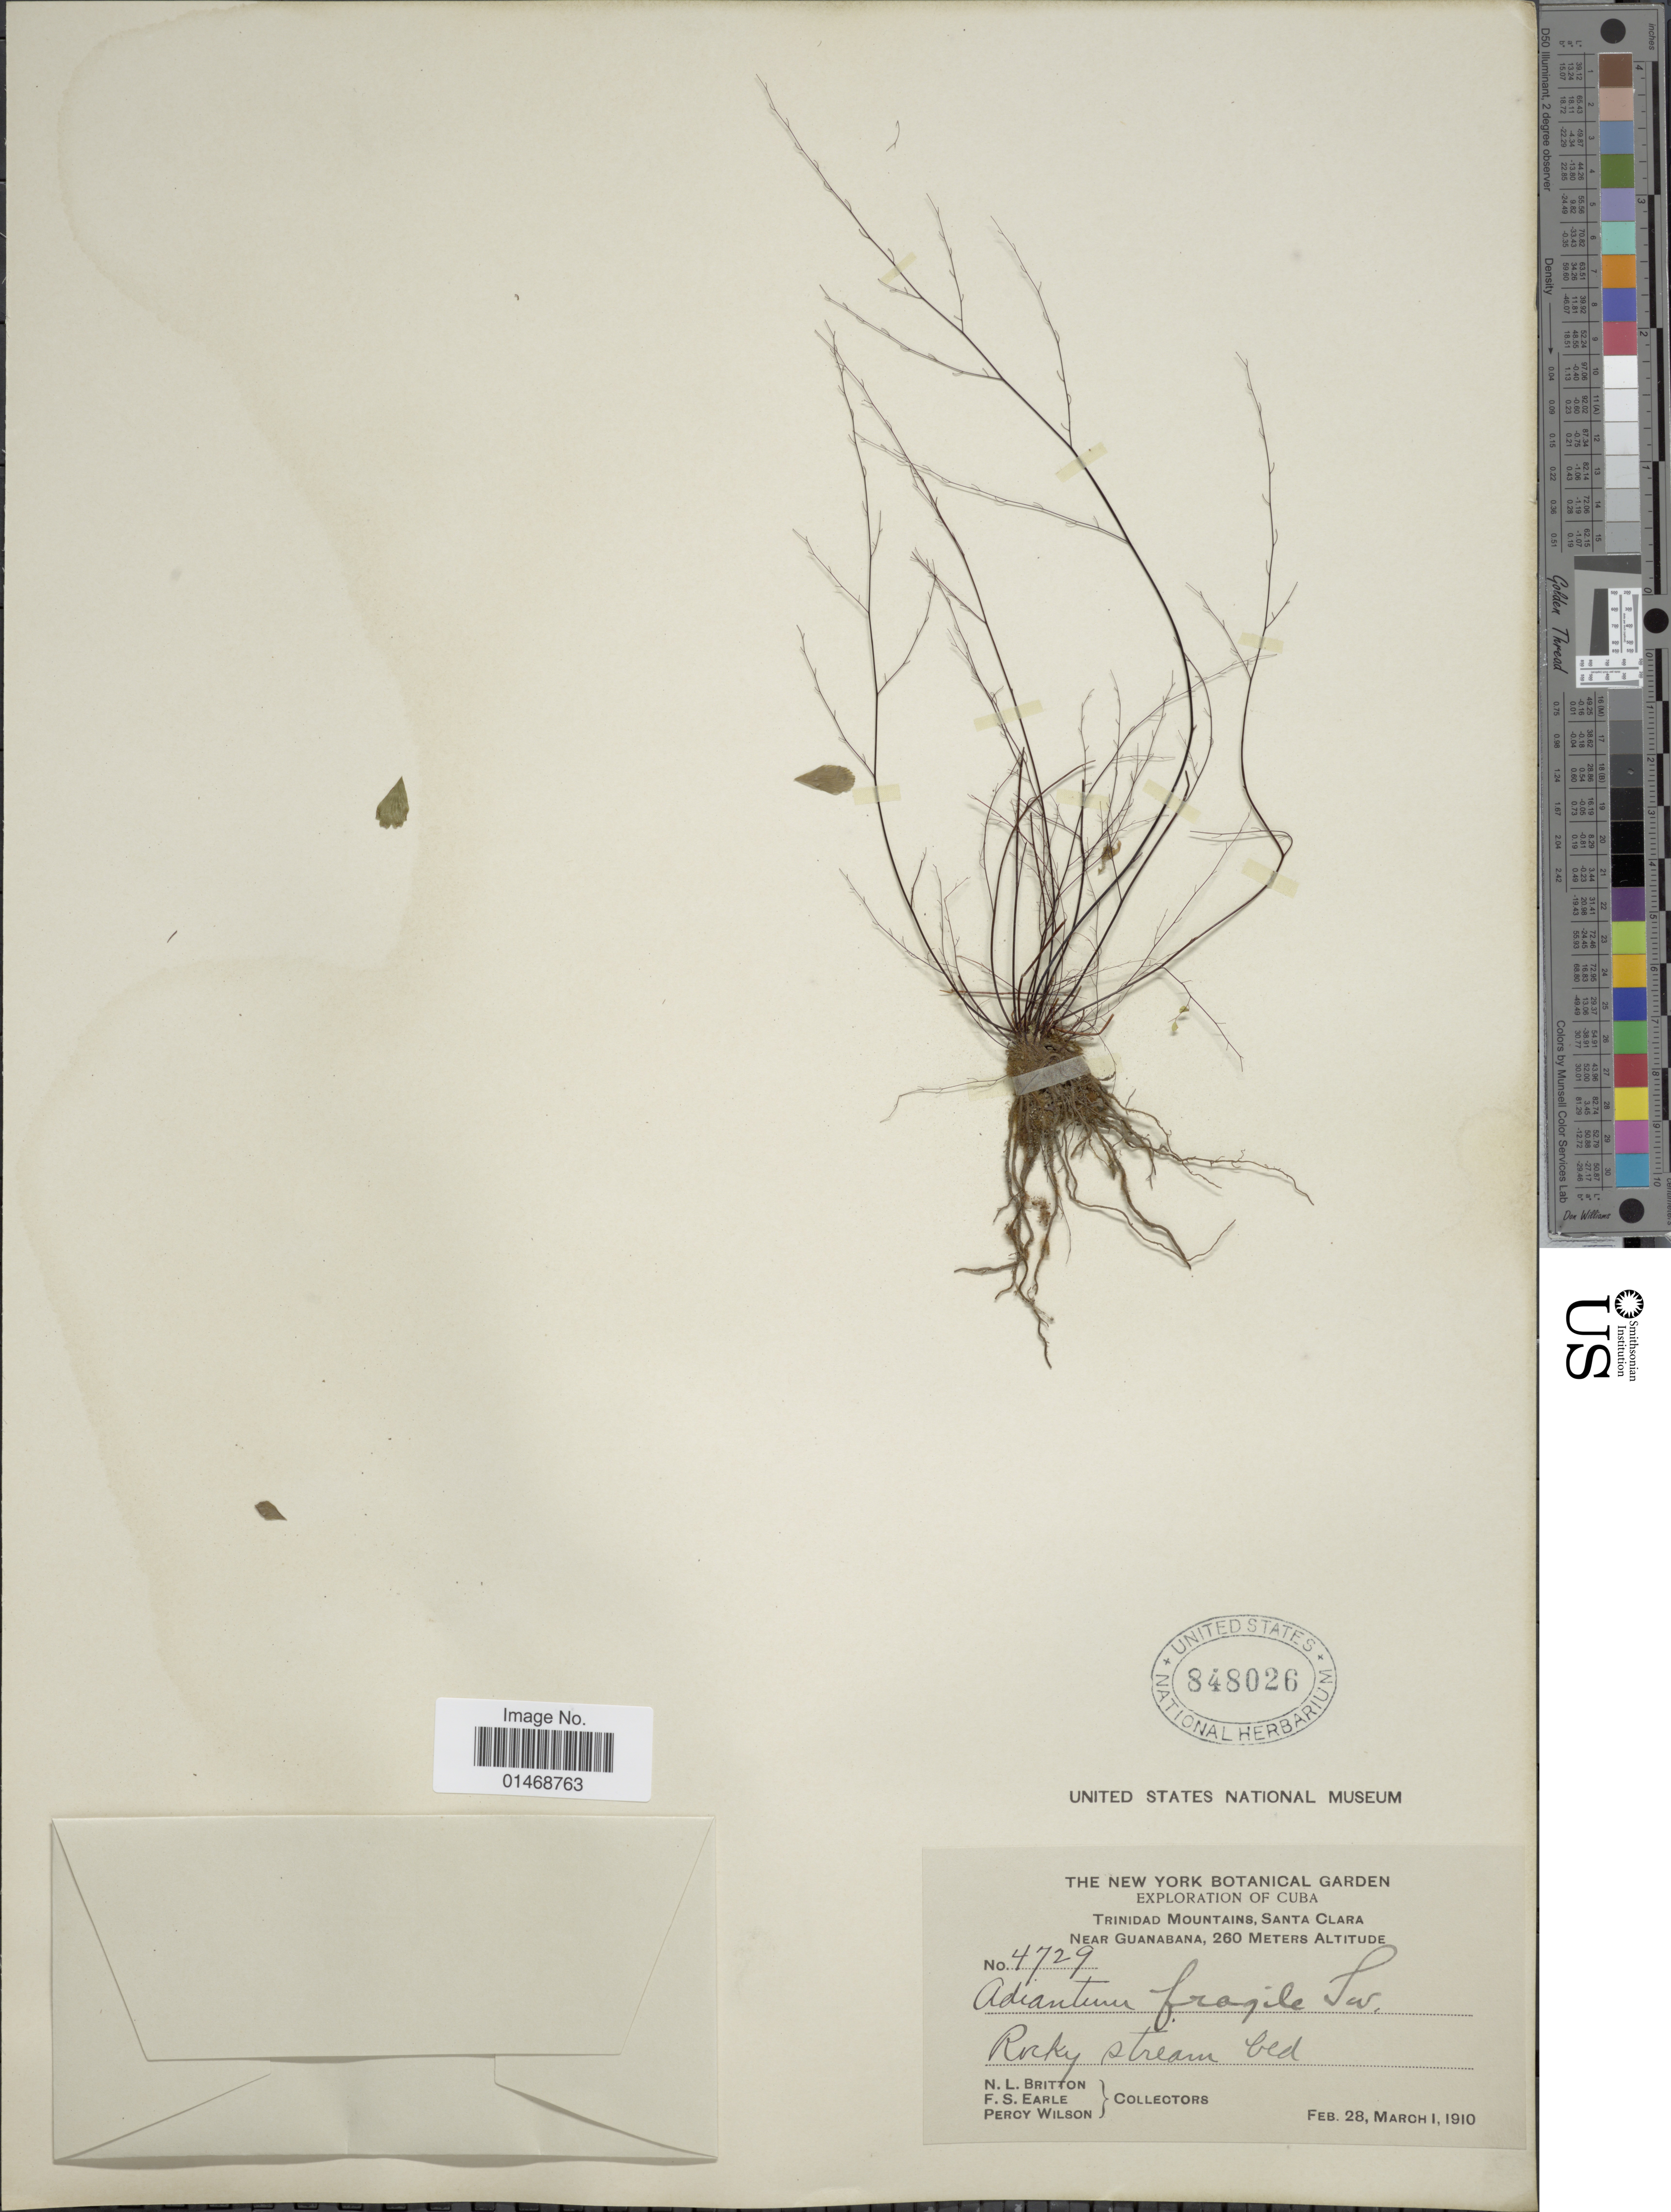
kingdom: Plantae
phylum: Tracheophyta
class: Polypodiopsida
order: Polypodiales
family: Pteridaceae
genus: Adiantum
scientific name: Adiantum fragile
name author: Sw.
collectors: N. Britton, F. S. Earle & P. Wilson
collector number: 4729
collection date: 1910-02-28/1910-03-01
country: Cuba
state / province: Las Villas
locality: Trinidad Mountains, Santa Clara Near Guanabana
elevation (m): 260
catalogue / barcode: US 848026